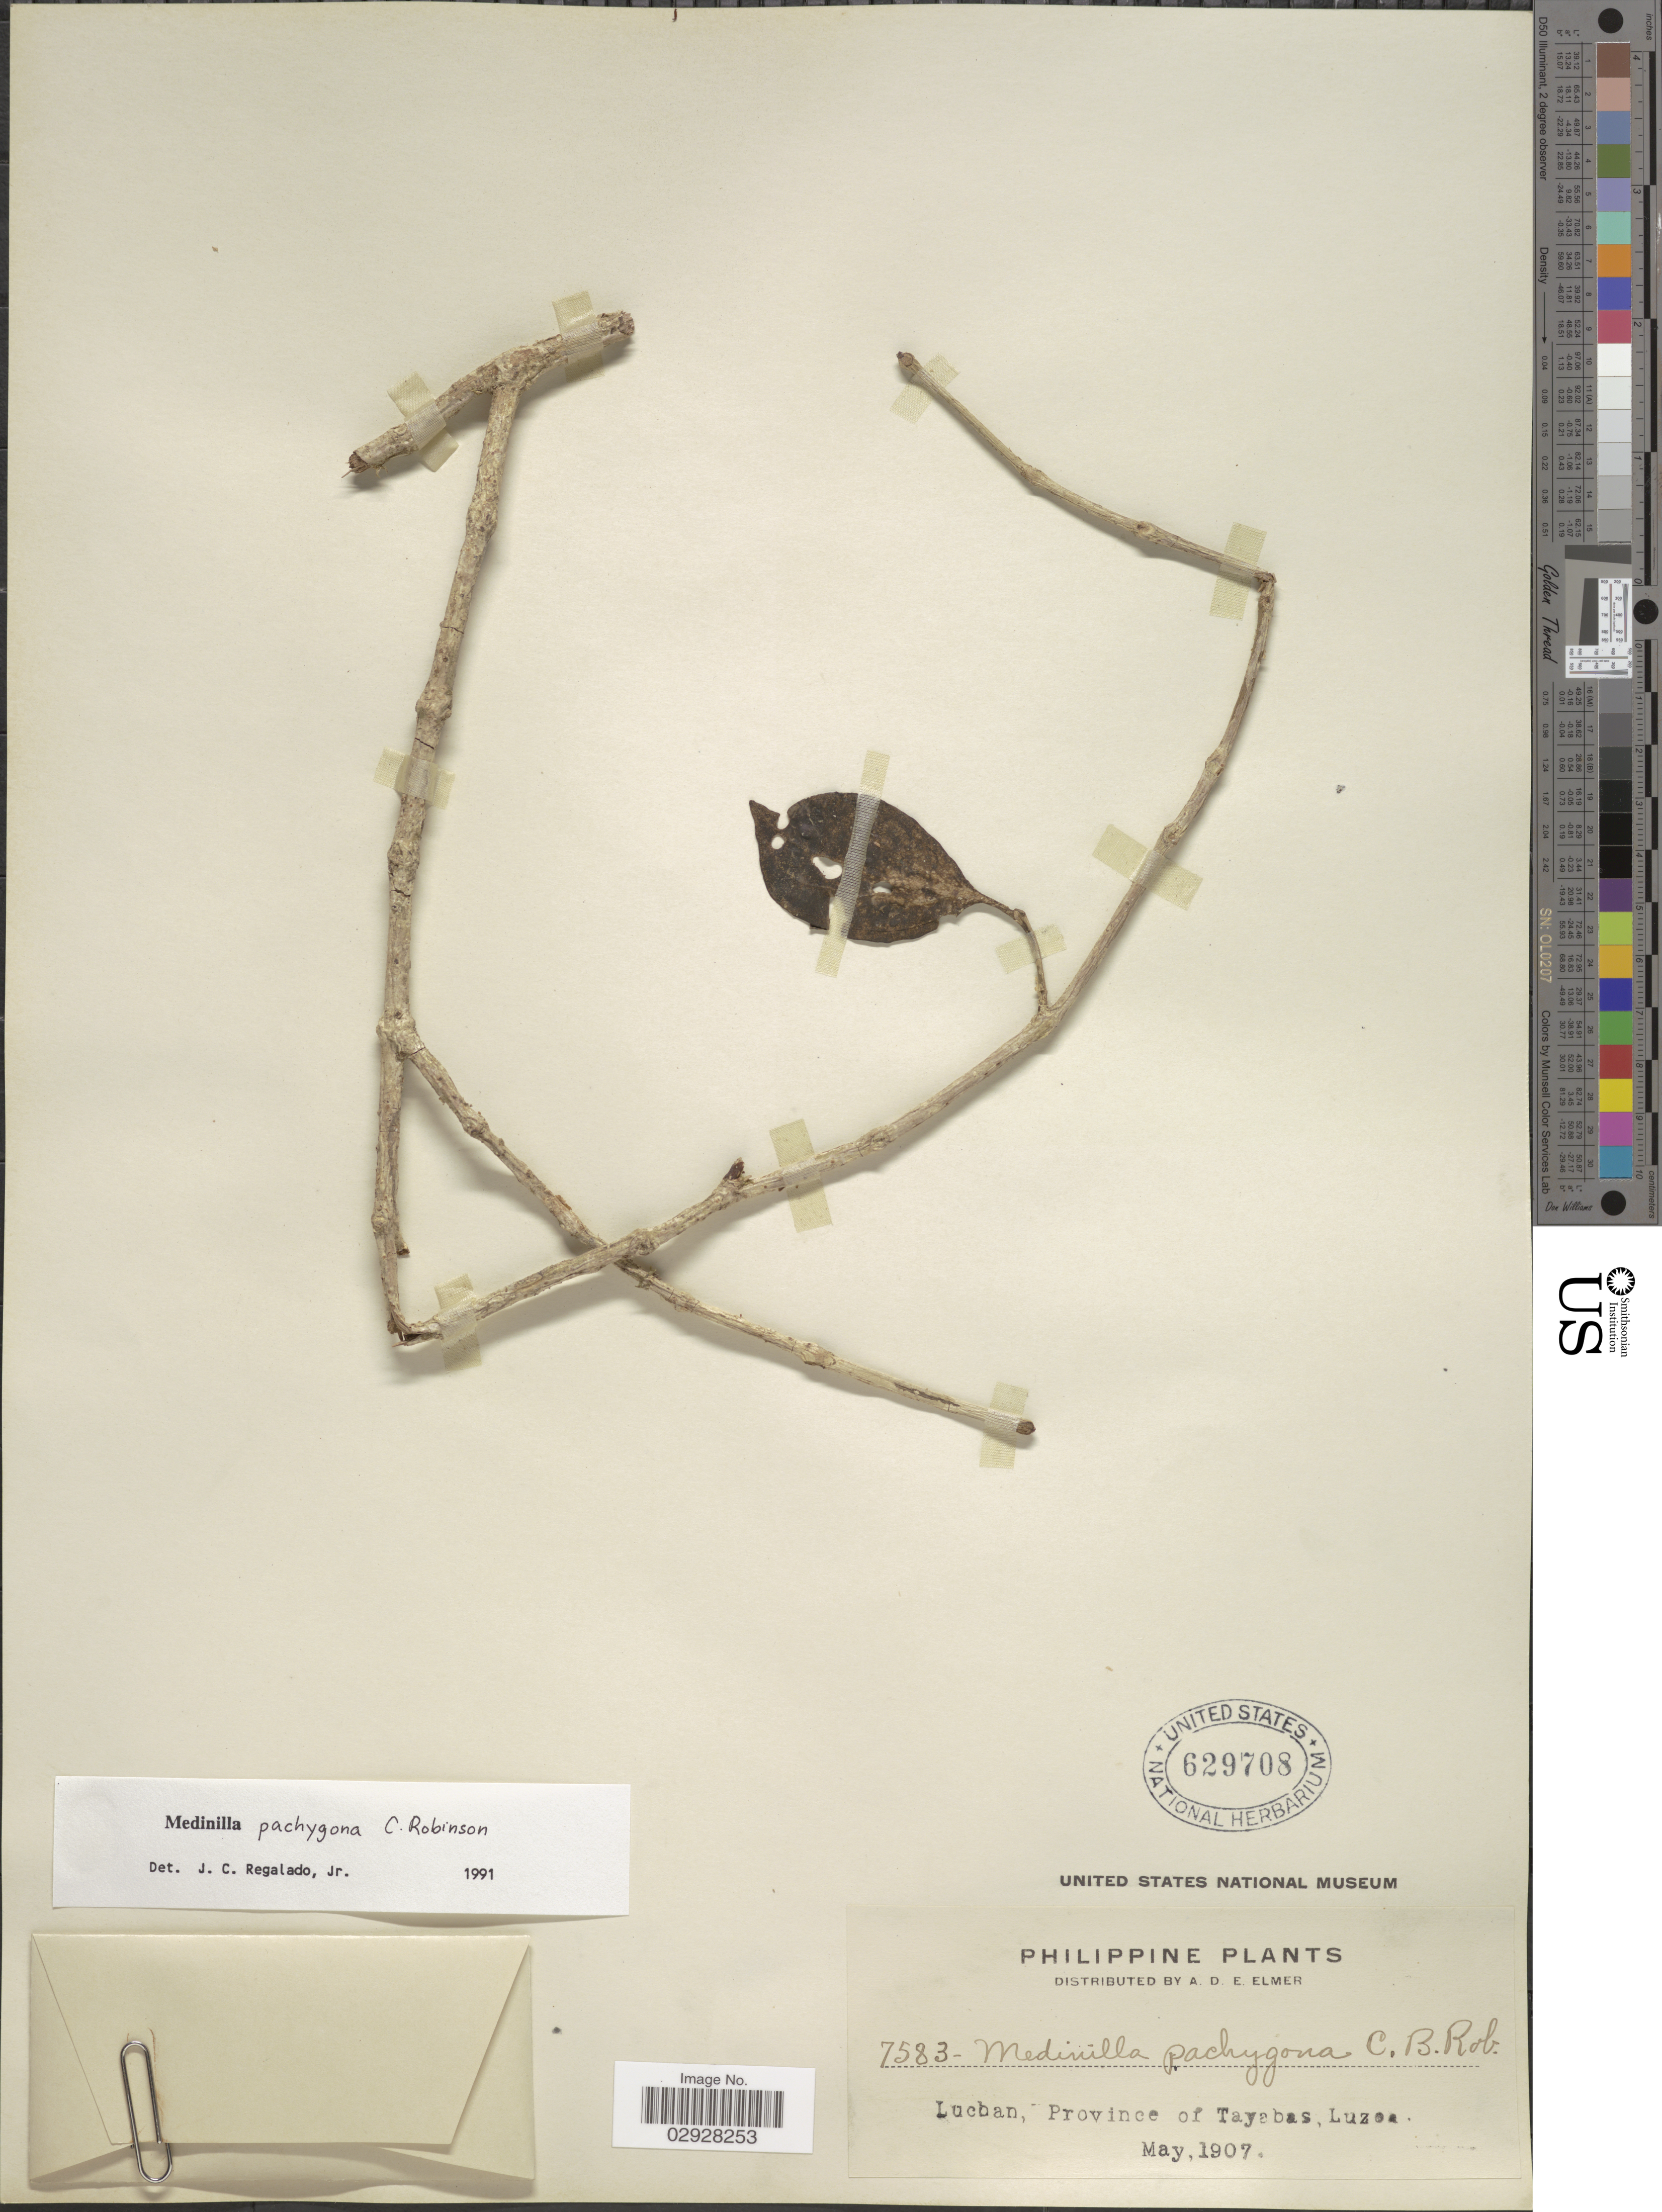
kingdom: Plantae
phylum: Tracheophyta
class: Magnoliopsida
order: Myrtales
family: Melastomataceae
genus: Medinilla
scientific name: Medinilla pachygona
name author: C.B. Rob.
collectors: A. D. E. Elmer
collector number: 7583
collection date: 1907-05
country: Philippines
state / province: Calabarzon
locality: Lucban, Province of Tayabas, Luzon.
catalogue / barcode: US 629708